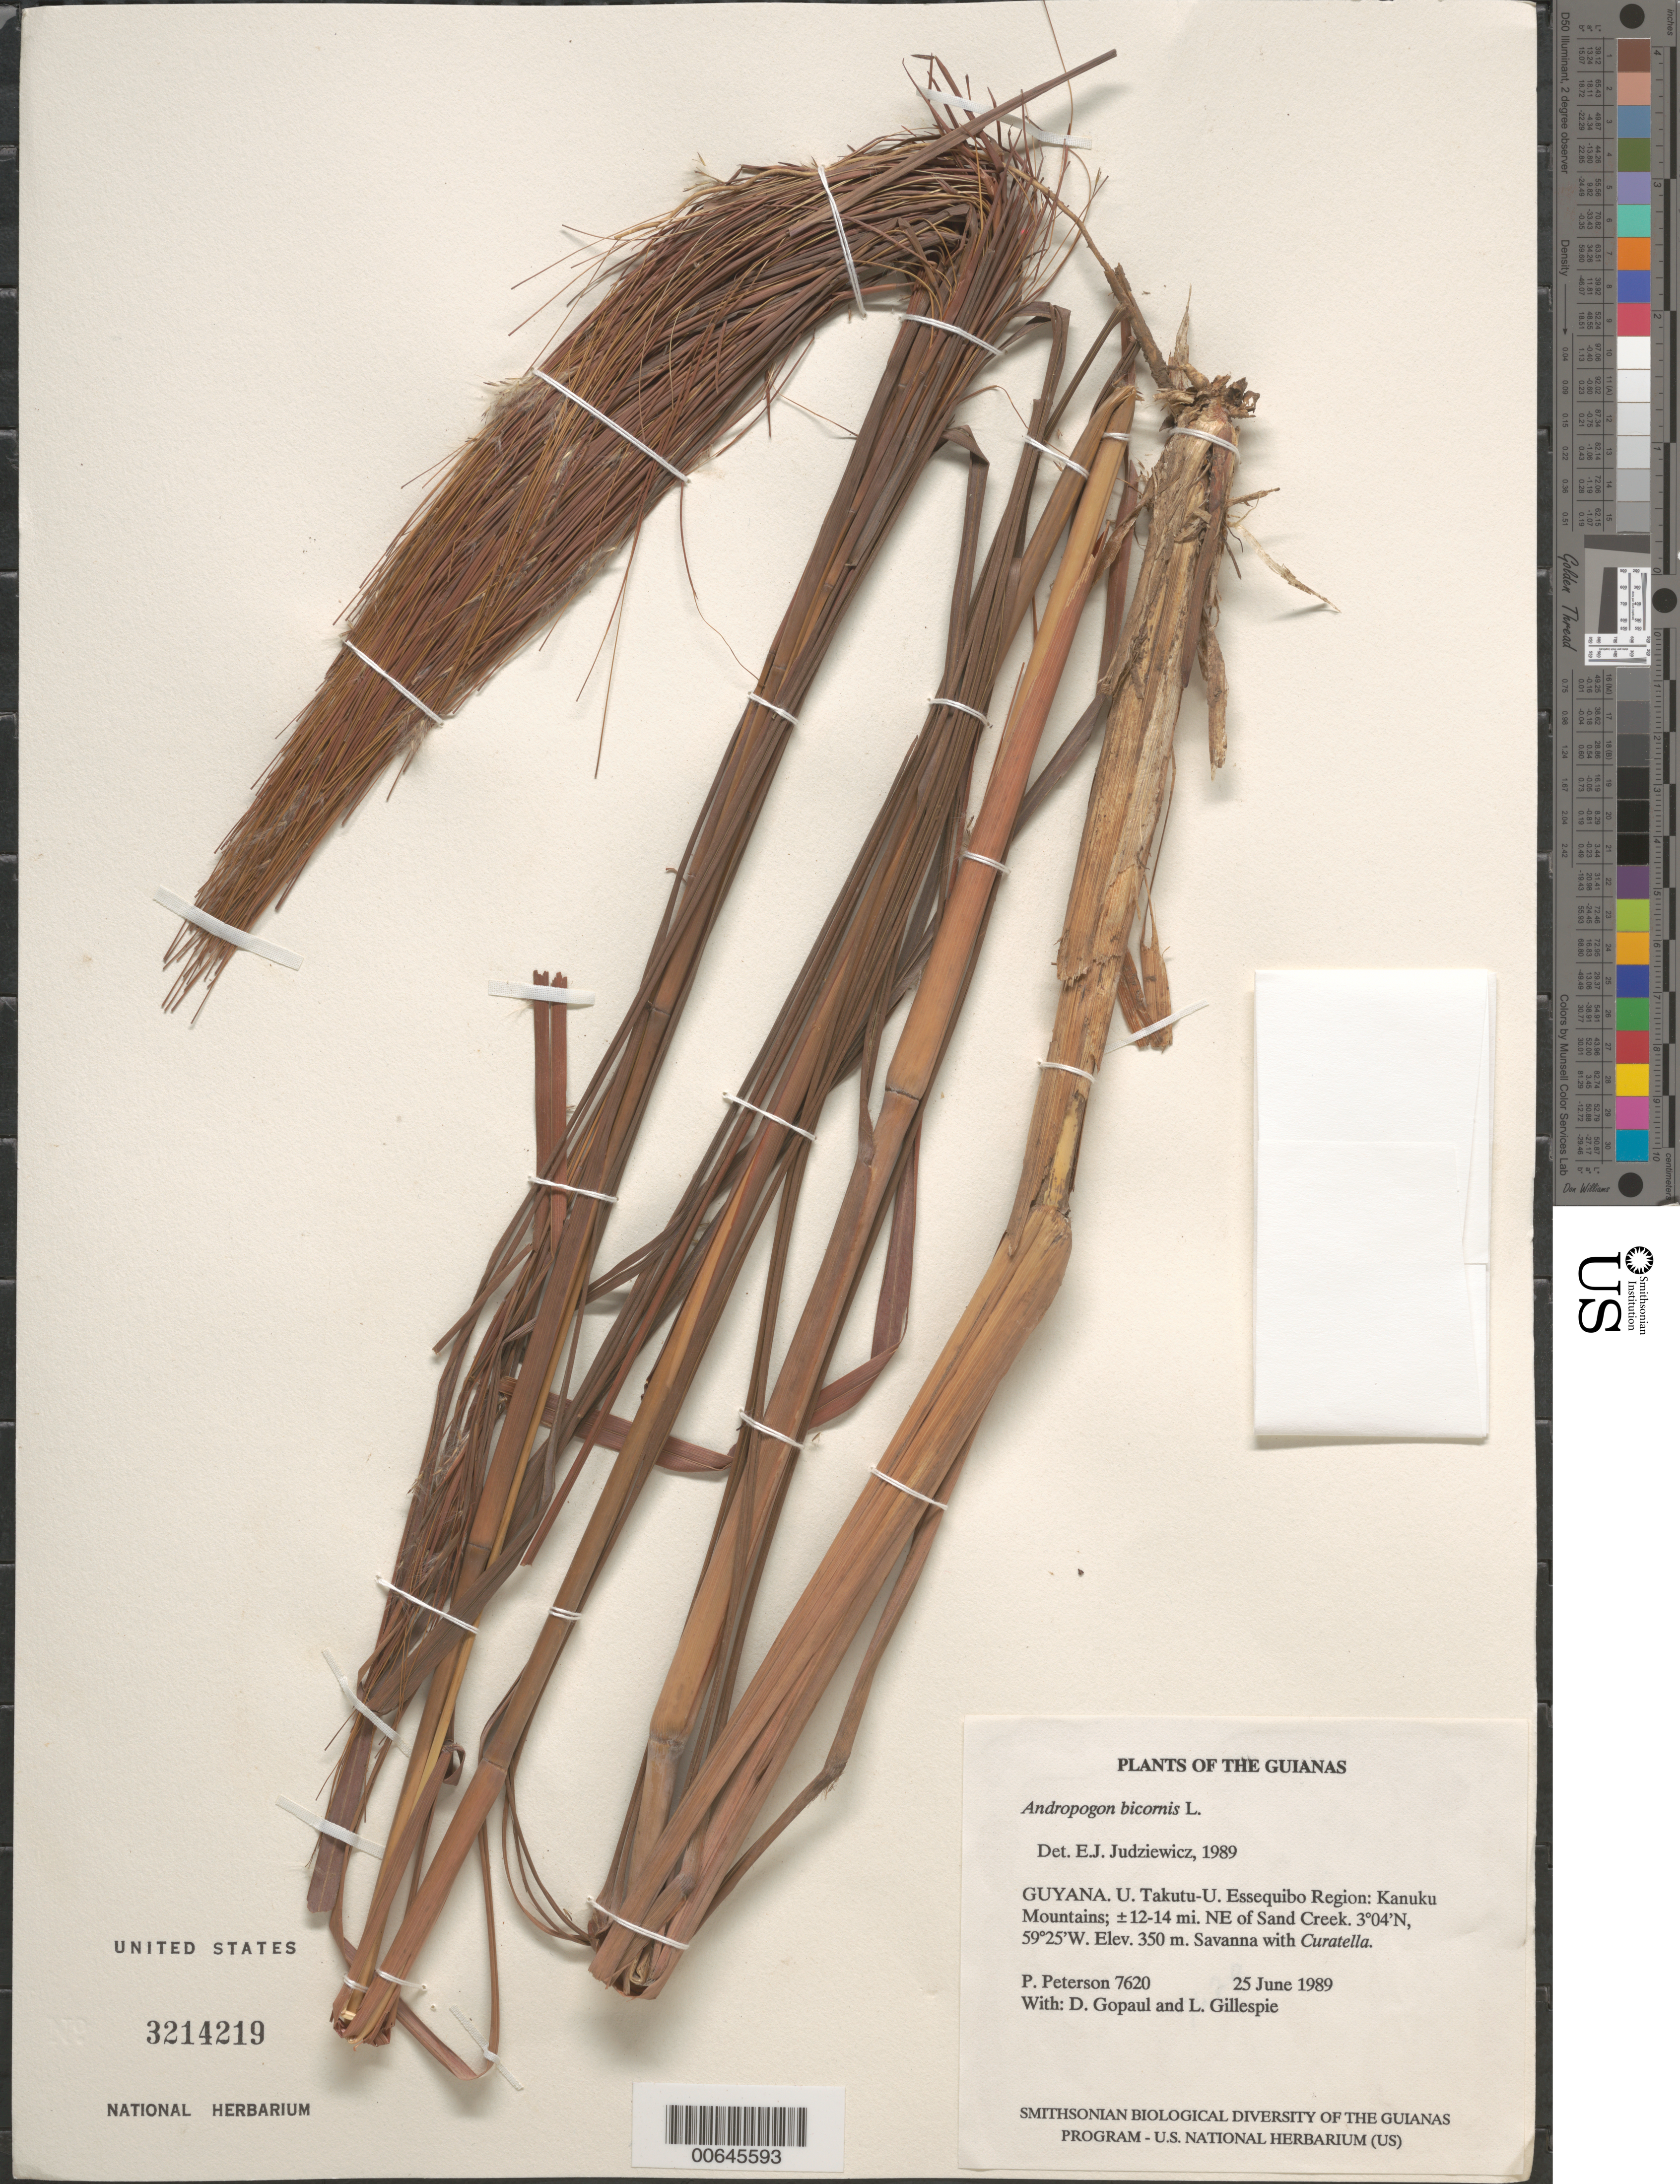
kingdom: Plantae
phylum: Tracheophyta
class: Liliopsida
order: Poales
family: Poaceae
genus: Andropogon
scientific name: Andropogon bicornis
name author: L.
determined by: Judziewicz, E. J.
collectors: P. M. Peterson, D. Gopaul & L. J. Gillespie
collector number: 7620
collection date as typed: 25 June 1989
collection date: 1989-06-25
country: Guyana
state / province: U. Takutu-U. Essequibo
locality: Kanuku Mountains; ±12-14 mi. NE of Sand Creek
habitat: Savanna with Curatella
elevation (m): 350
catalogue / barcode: US 3214219